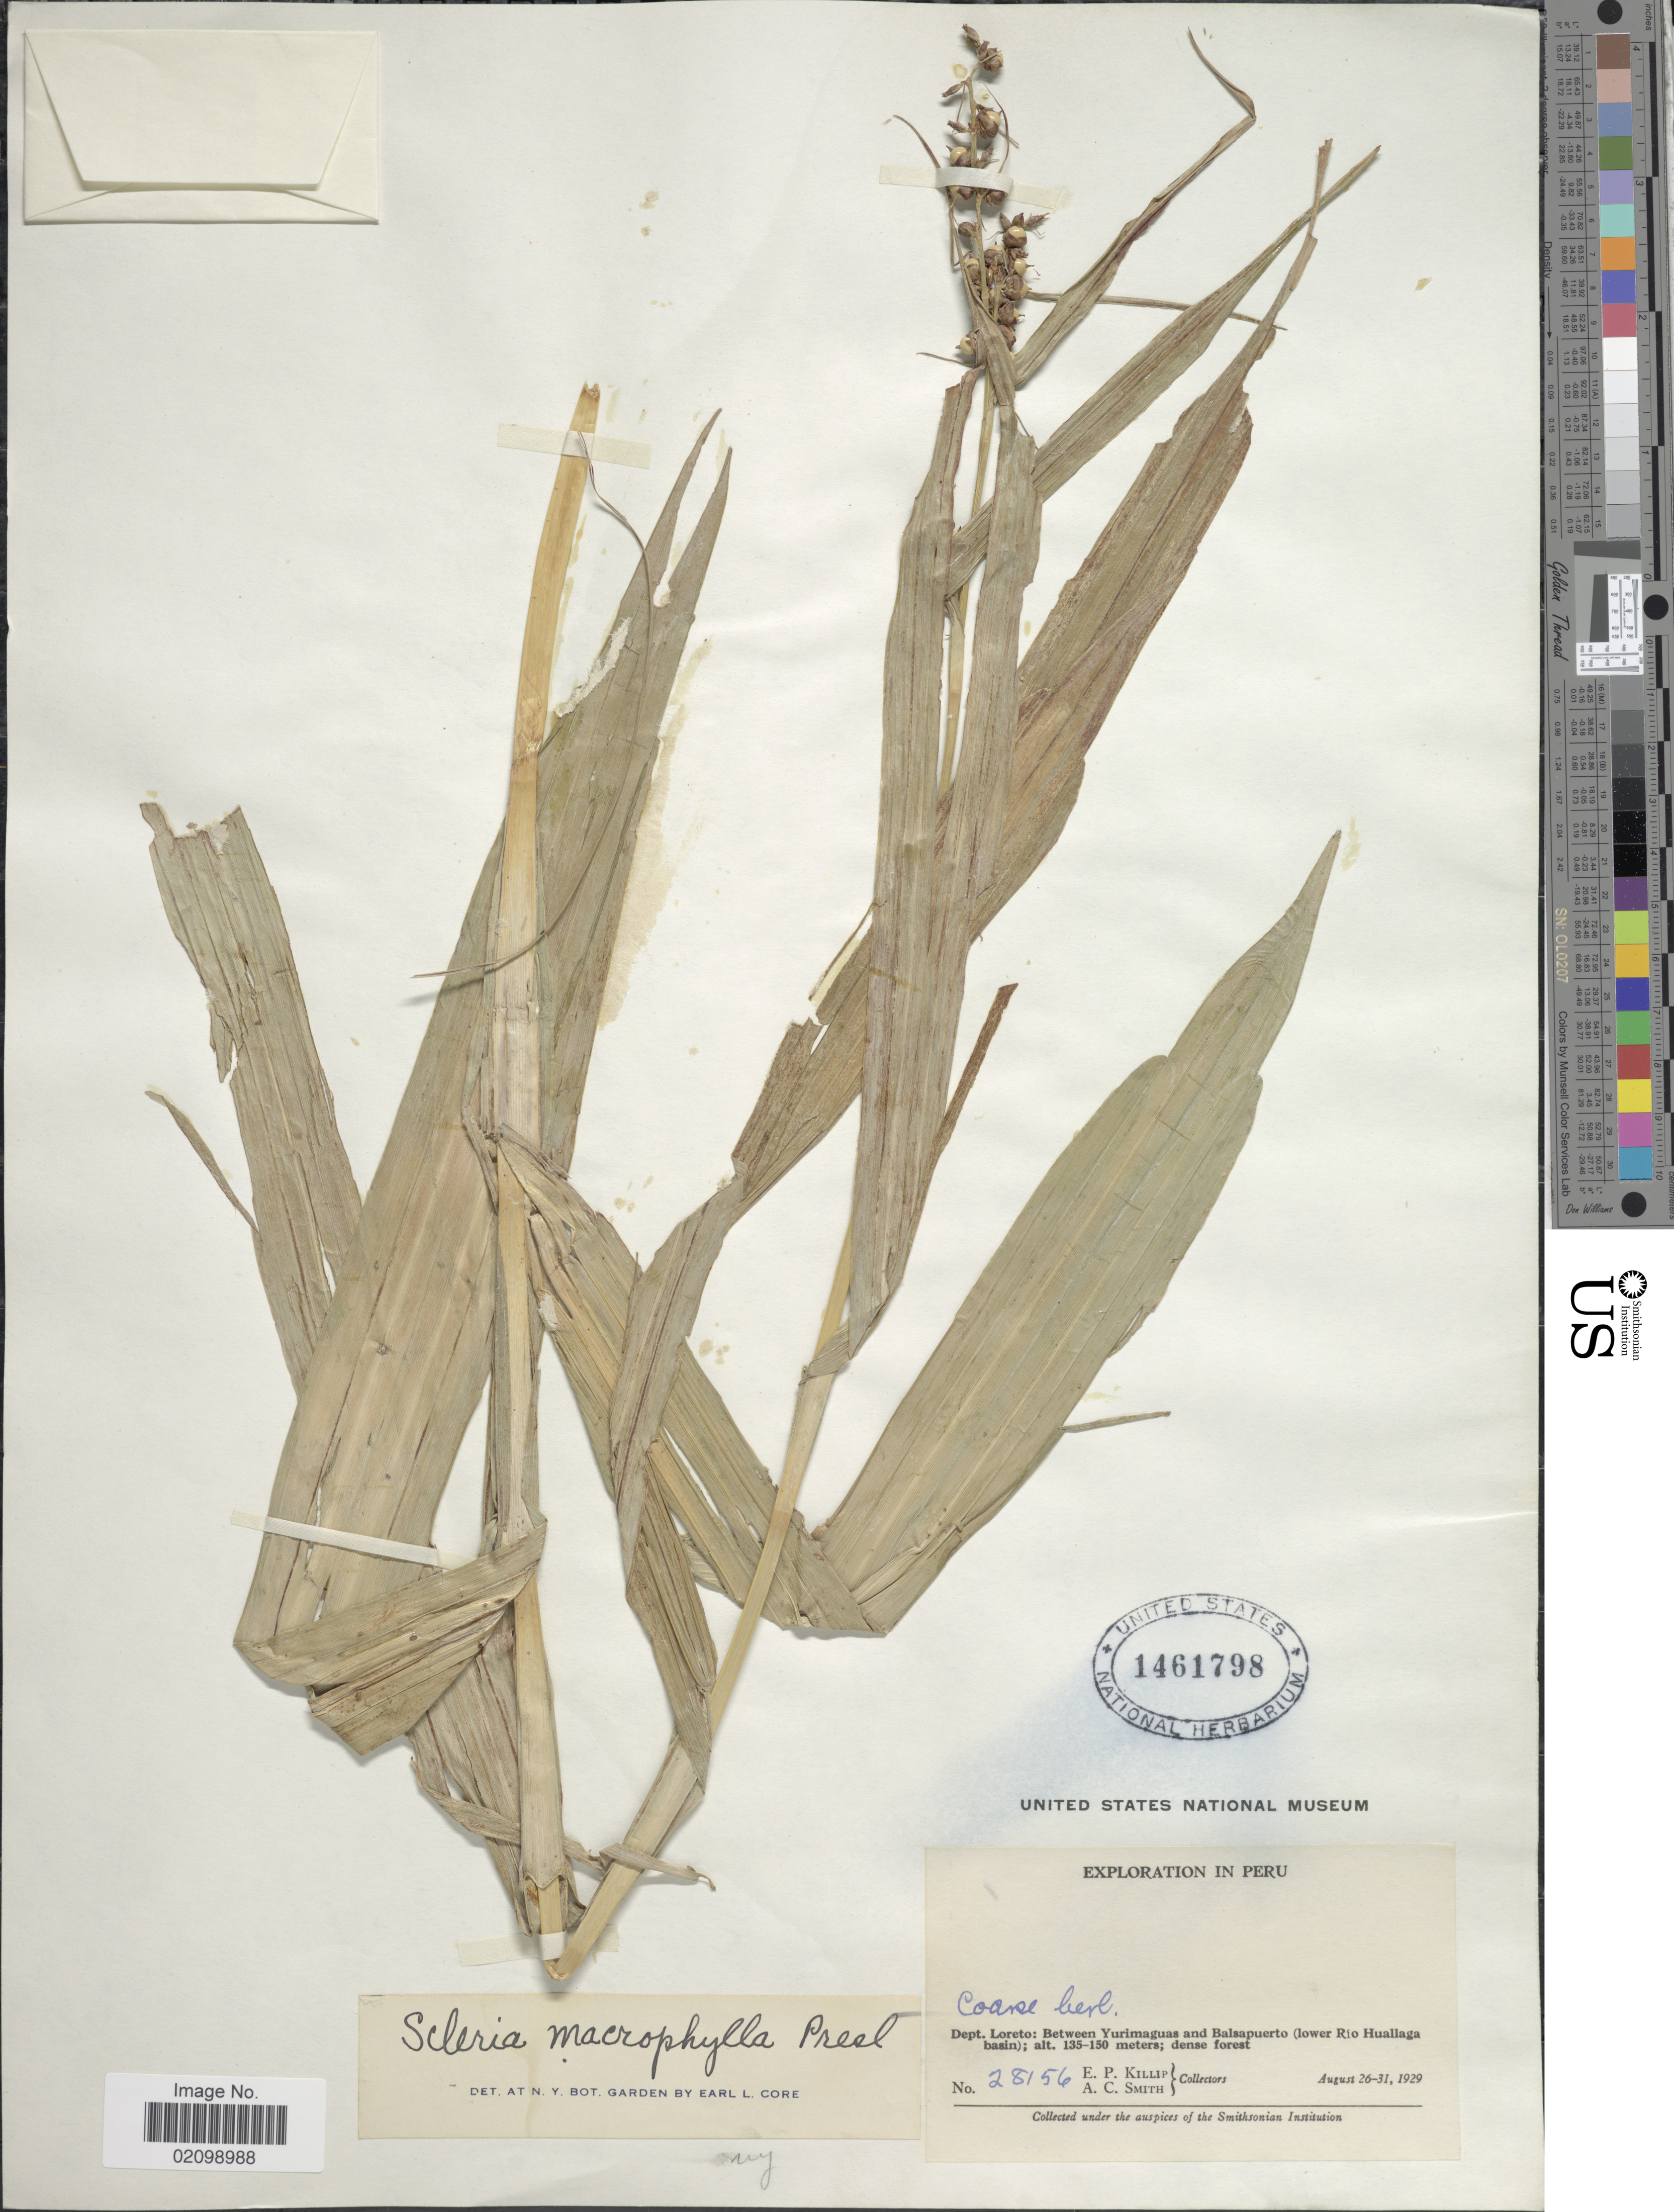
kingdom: Plantae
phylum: Tracheophyta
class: Liliopsida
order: Poales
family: Cyperaceae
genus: Scleria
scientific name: Scleria macrophylla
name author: J. Presl & C. Presl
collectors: E. P. Killip & A. C. Smith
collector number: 28156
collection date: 1929-08-26/1929-08-31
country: Peru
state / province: Loreto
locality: Dept. Loreto: Between Yurimaguas and Balsapuerto (lower Rio Huallaga basin).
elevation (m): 135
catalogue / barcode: US 1461798